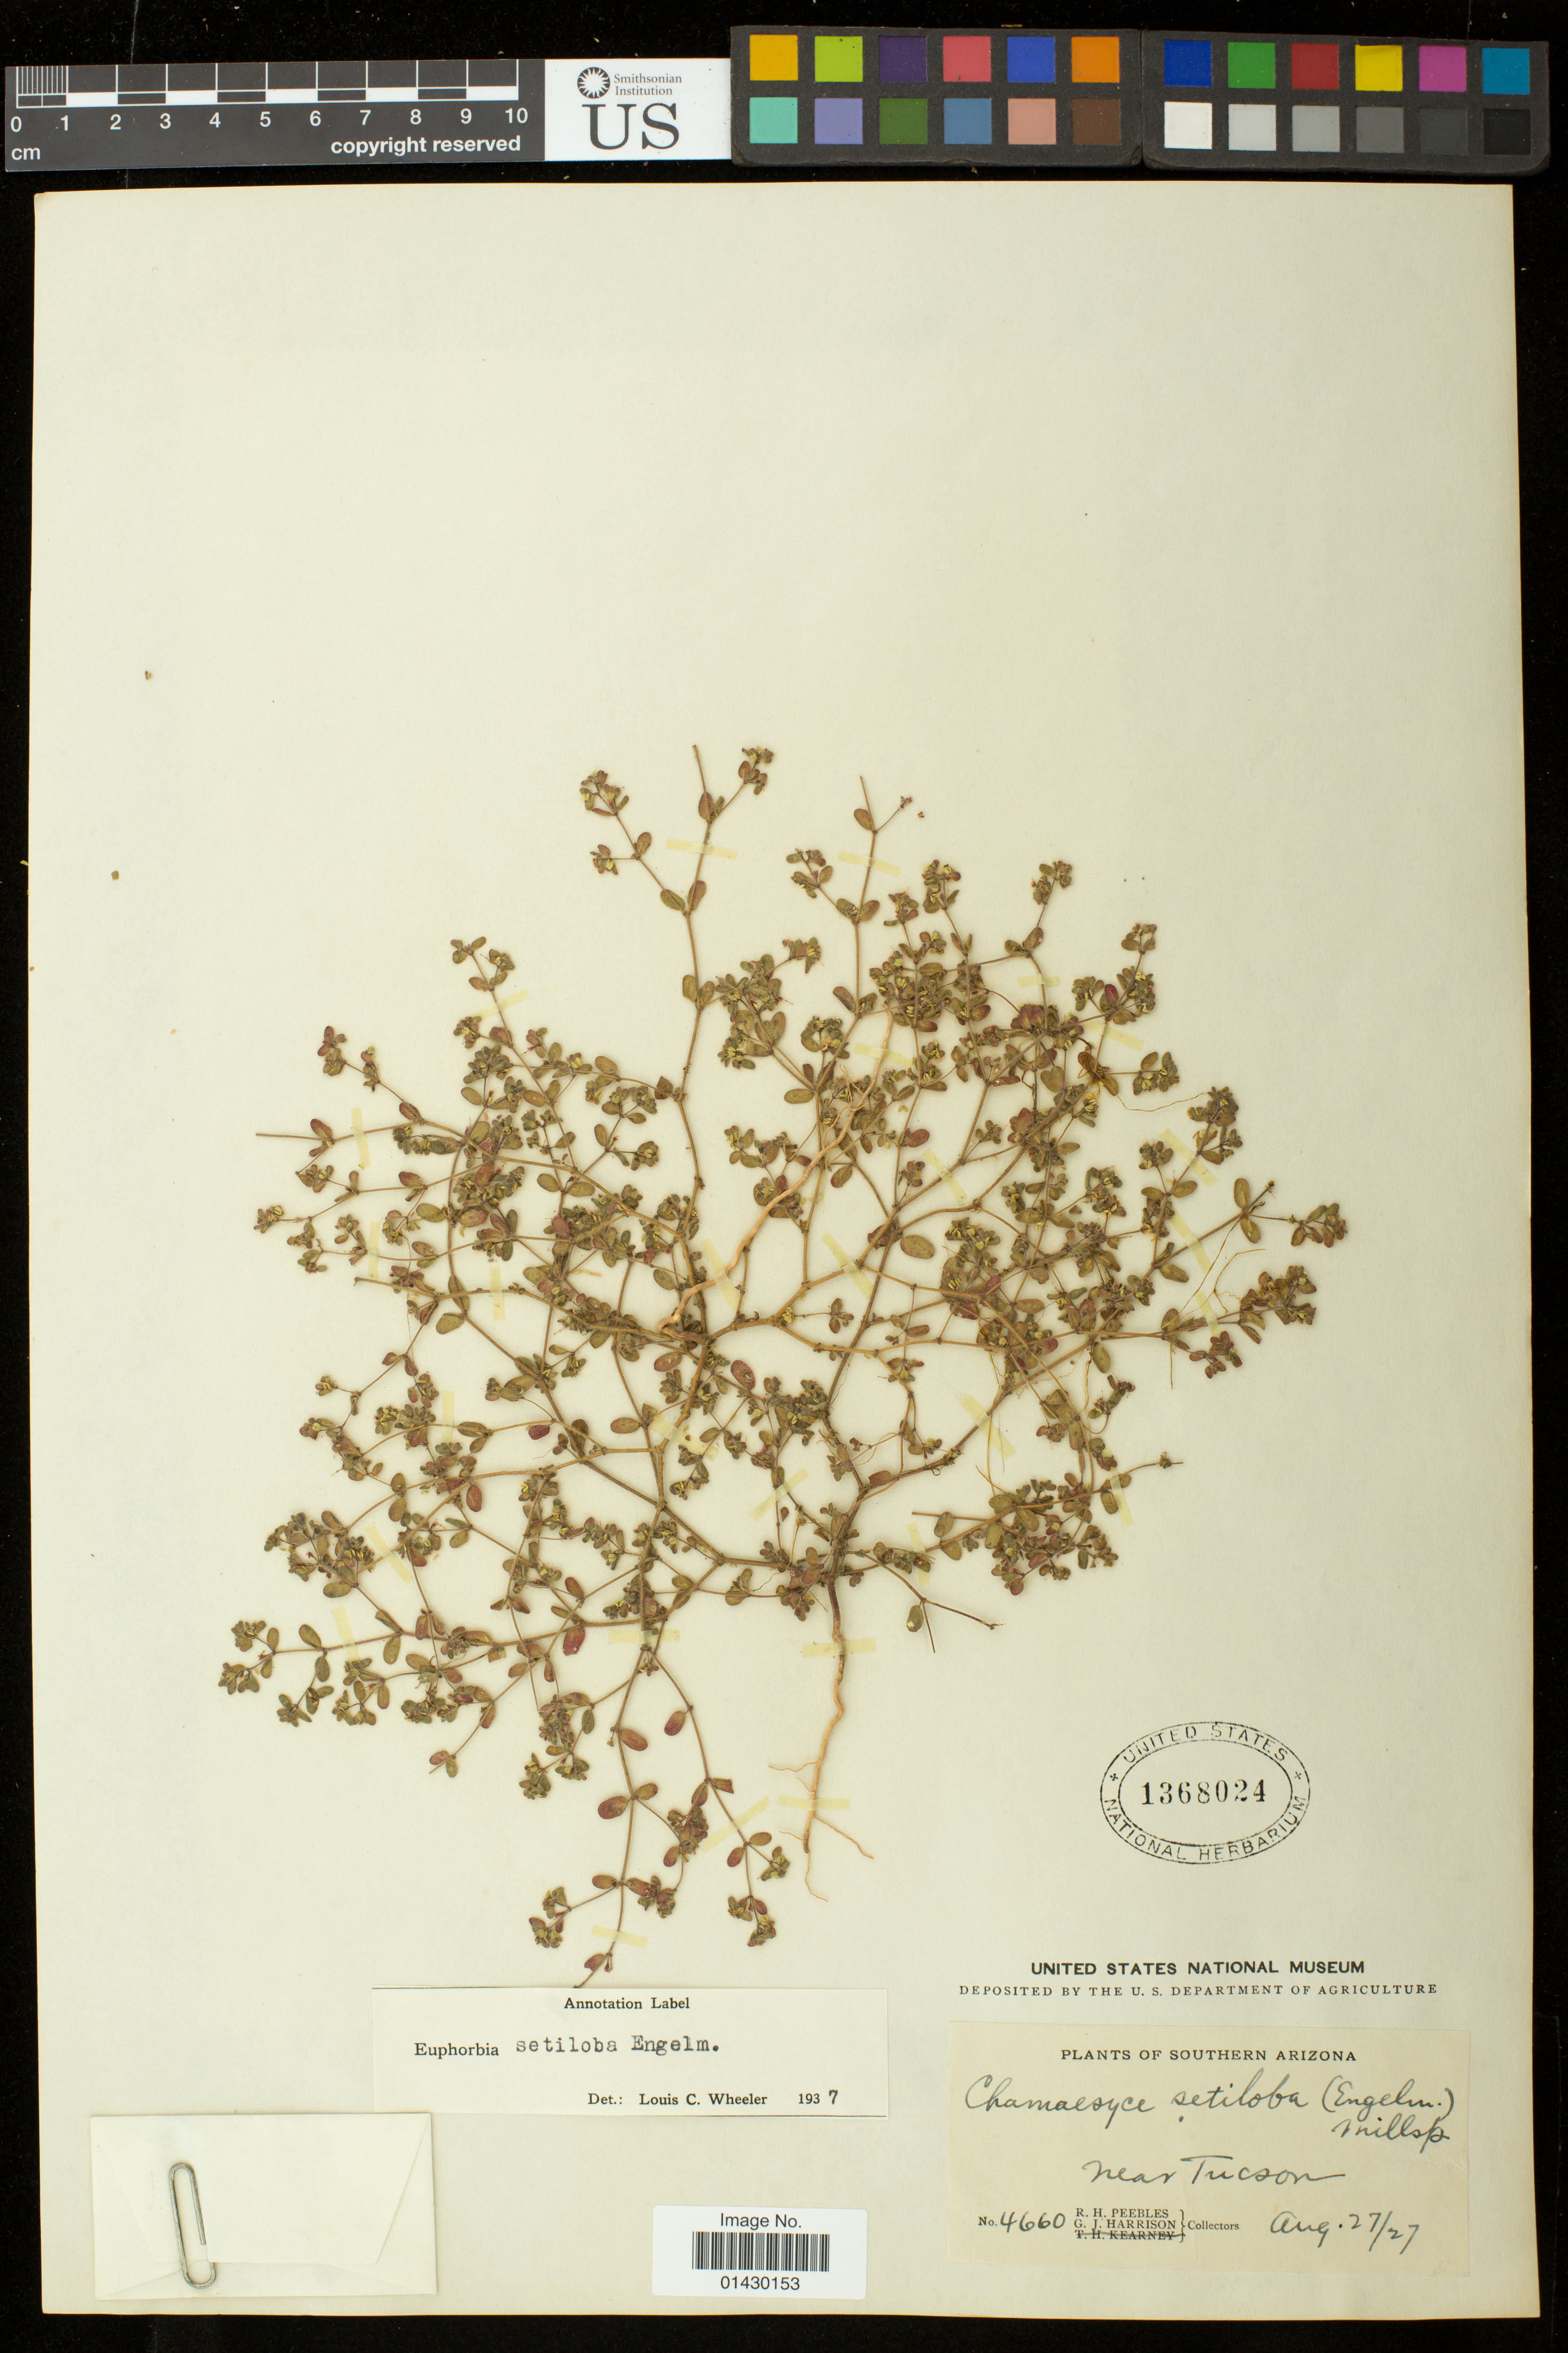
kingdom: Plantae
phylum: Tracheophyta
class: Magnoliopsida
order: Malpighiales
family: Euphorbiaceae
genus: Euphorbia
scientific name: Euphorbia setiloba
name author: Engelm.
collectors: R. H. Peebles & G. J. Harrison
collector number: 4660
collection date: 1927-08-27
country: United States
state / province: Arizona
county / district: Pima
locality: Near Tucson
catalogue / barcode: US 1368024